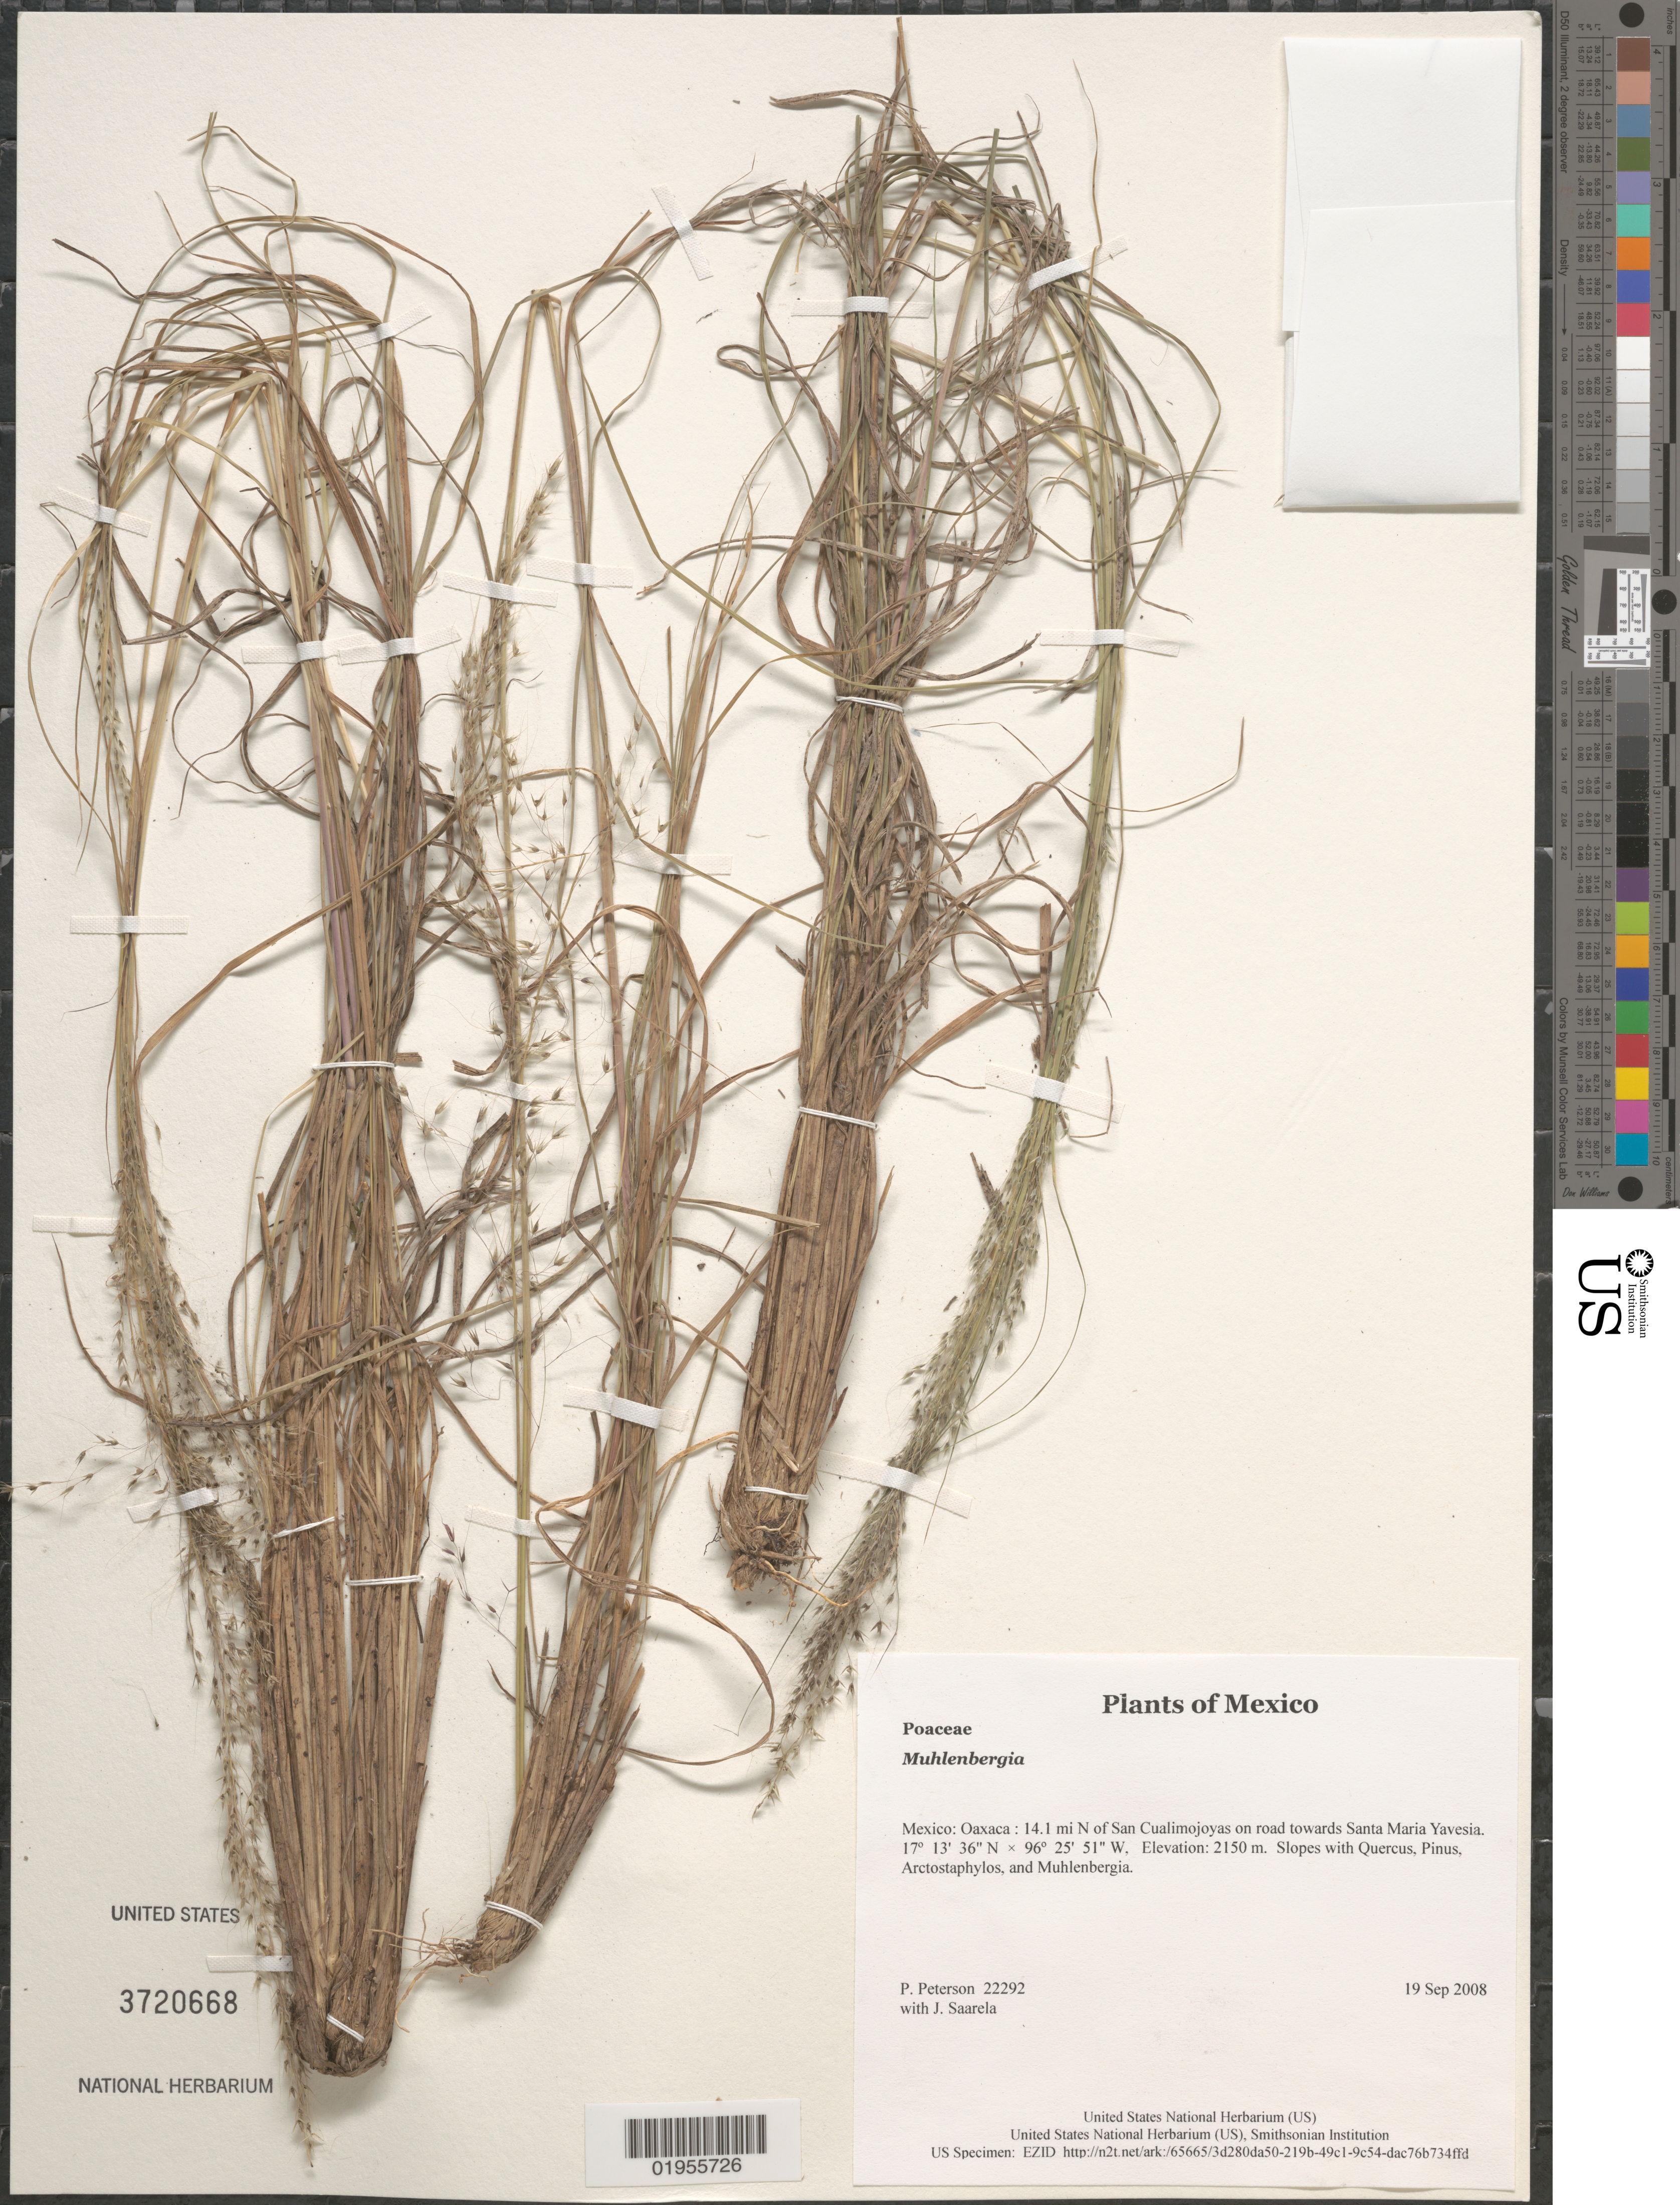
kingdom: Plantae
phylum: Tracheophyta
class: Liliopsida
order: Poales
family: Poaceae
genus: Muhlenbergia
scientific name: Muhlenbergia sp.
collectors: P. M. Peterson & J. Saarela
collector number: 22292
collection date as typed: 19 Sep 2008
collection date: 2008-09-19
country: Mexico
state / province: Oaxaca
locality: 14.1 mi N of San Cualimojoyas on road towards Santa Maria Yavesia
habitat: Slopes with Quercus, Pinus, Arctostaphylos, and Muhlenbergia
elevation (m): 2150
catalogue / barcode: US 3720668